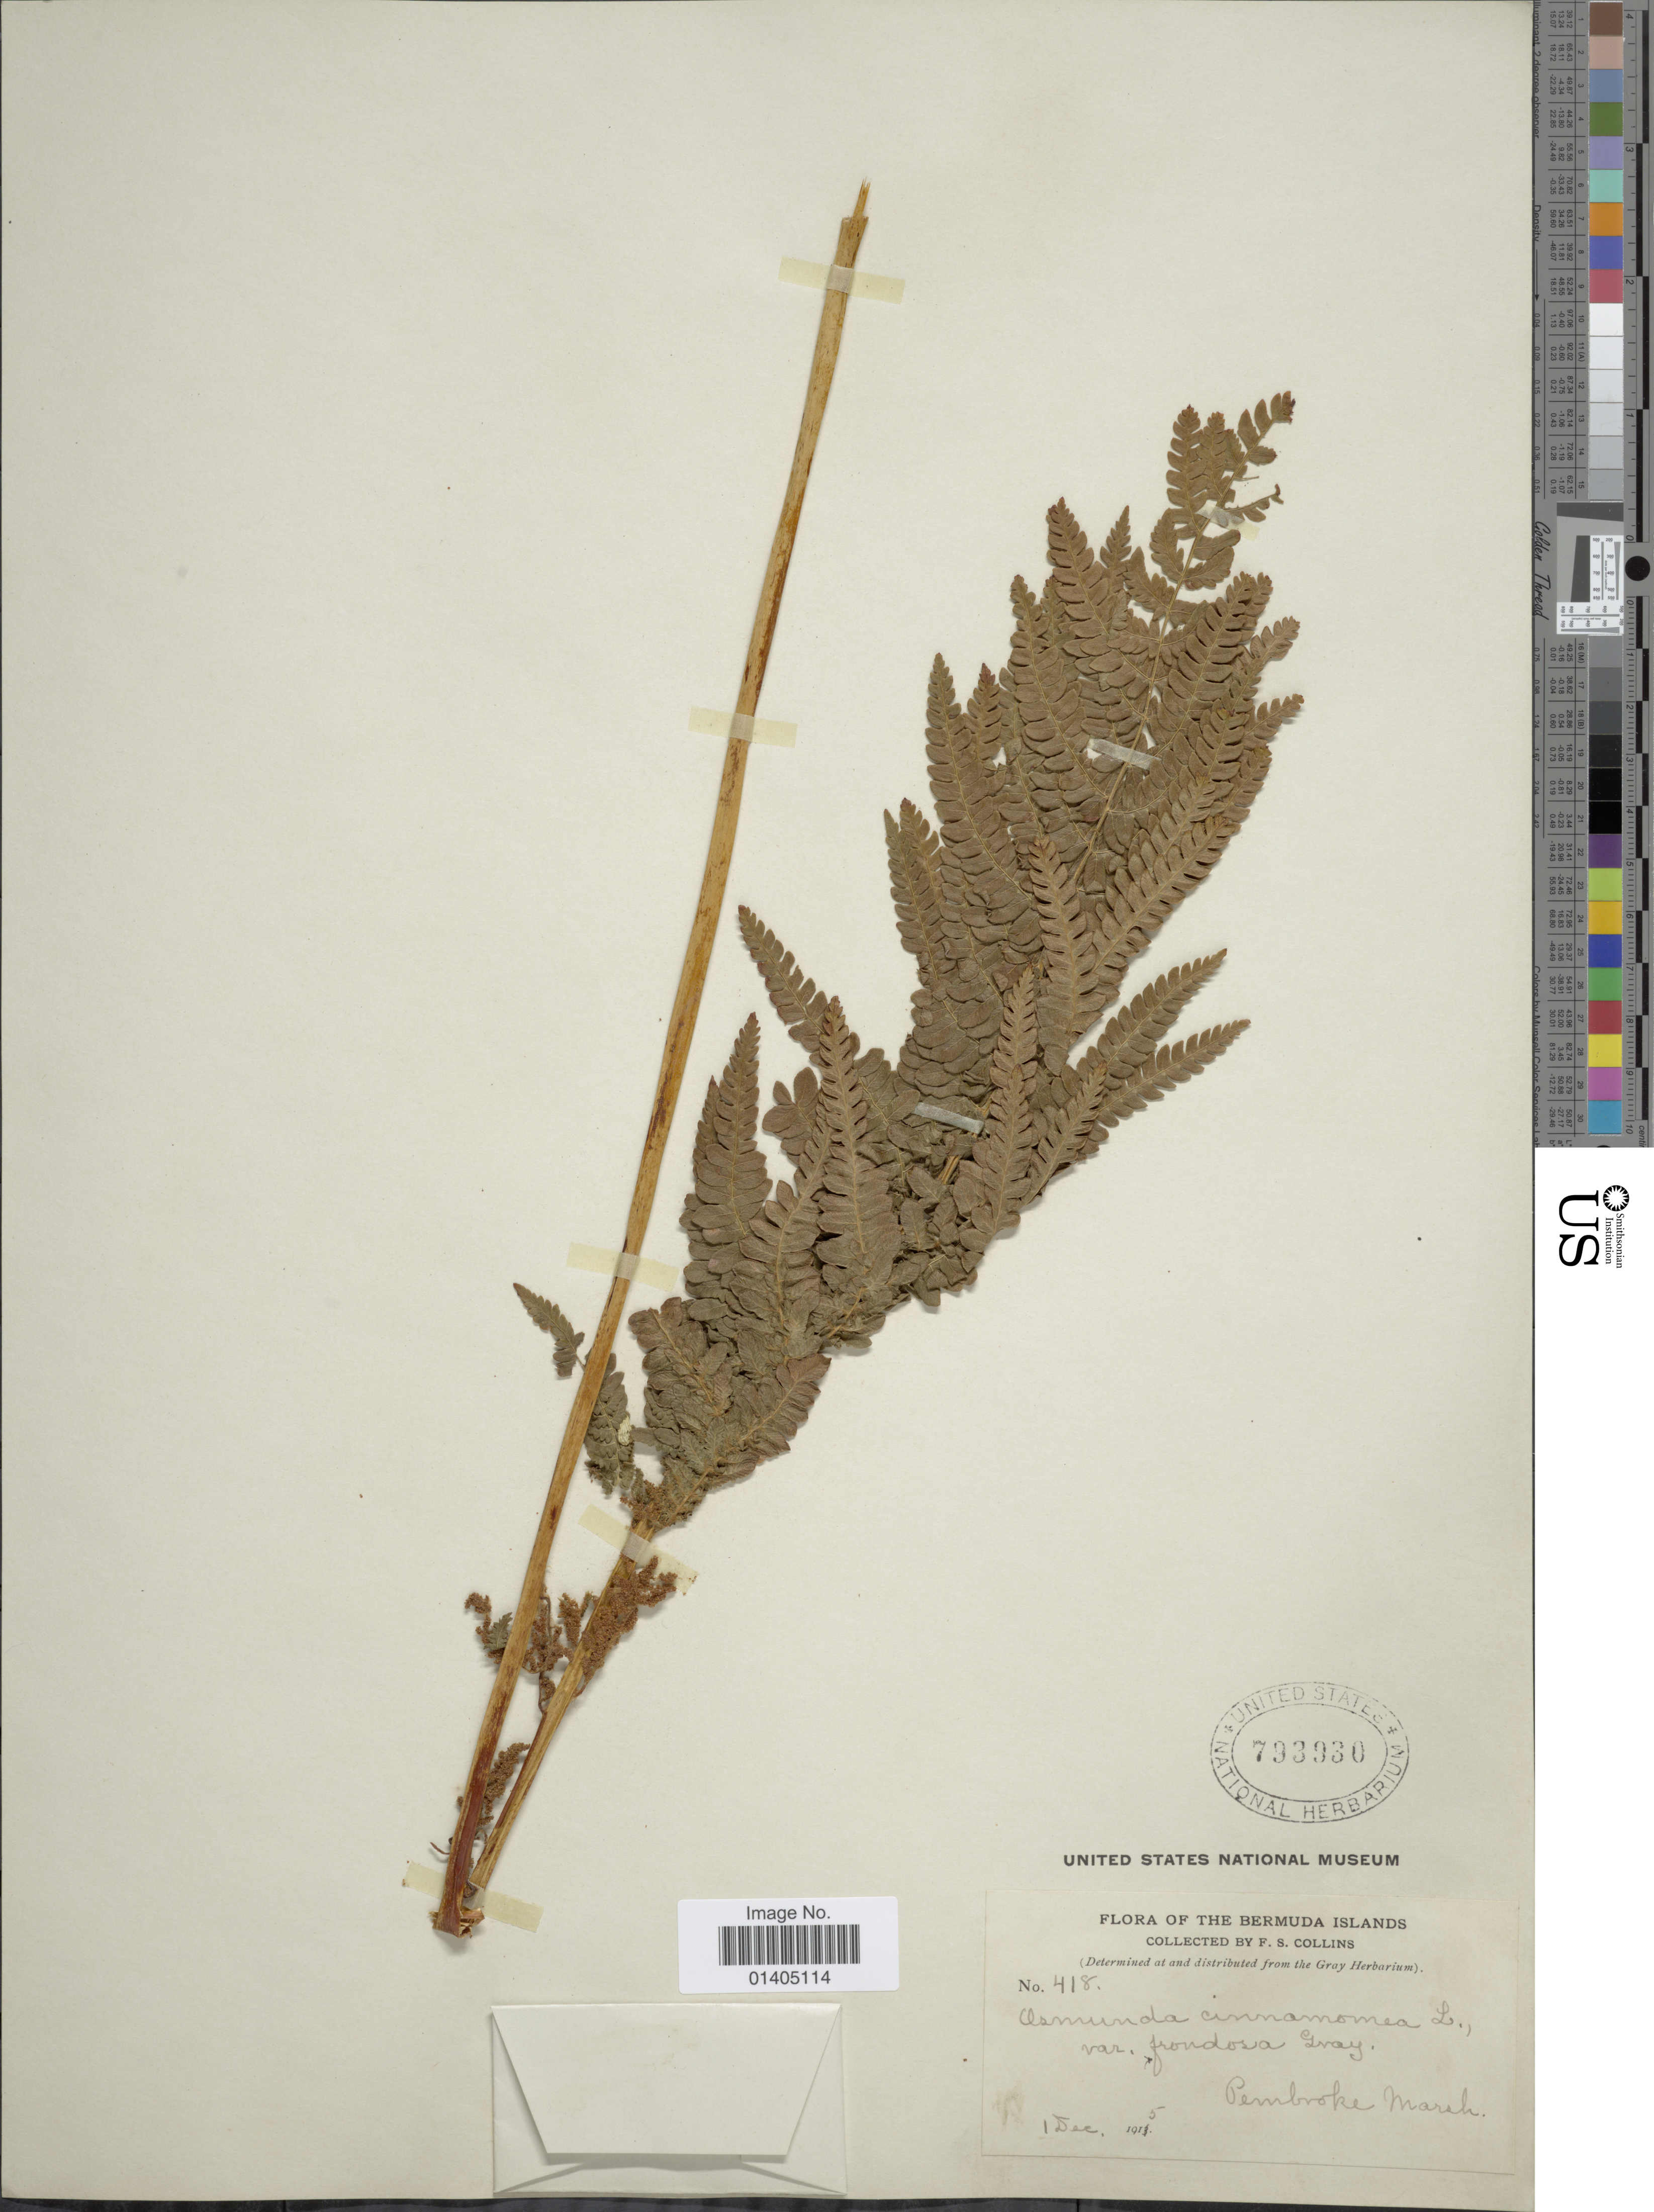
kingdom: Plantae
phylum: Tracheophyta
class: Polypodiopsida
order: Osmundales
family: Osmundaceae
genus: Osmundastrum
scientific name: Osmundastrum cinnamomeum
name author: (L.) C. Presl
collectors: F. Collins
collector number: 418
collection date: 1915-12-01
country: Bermuda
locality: Pembroke Marsh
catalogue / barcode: US 793930